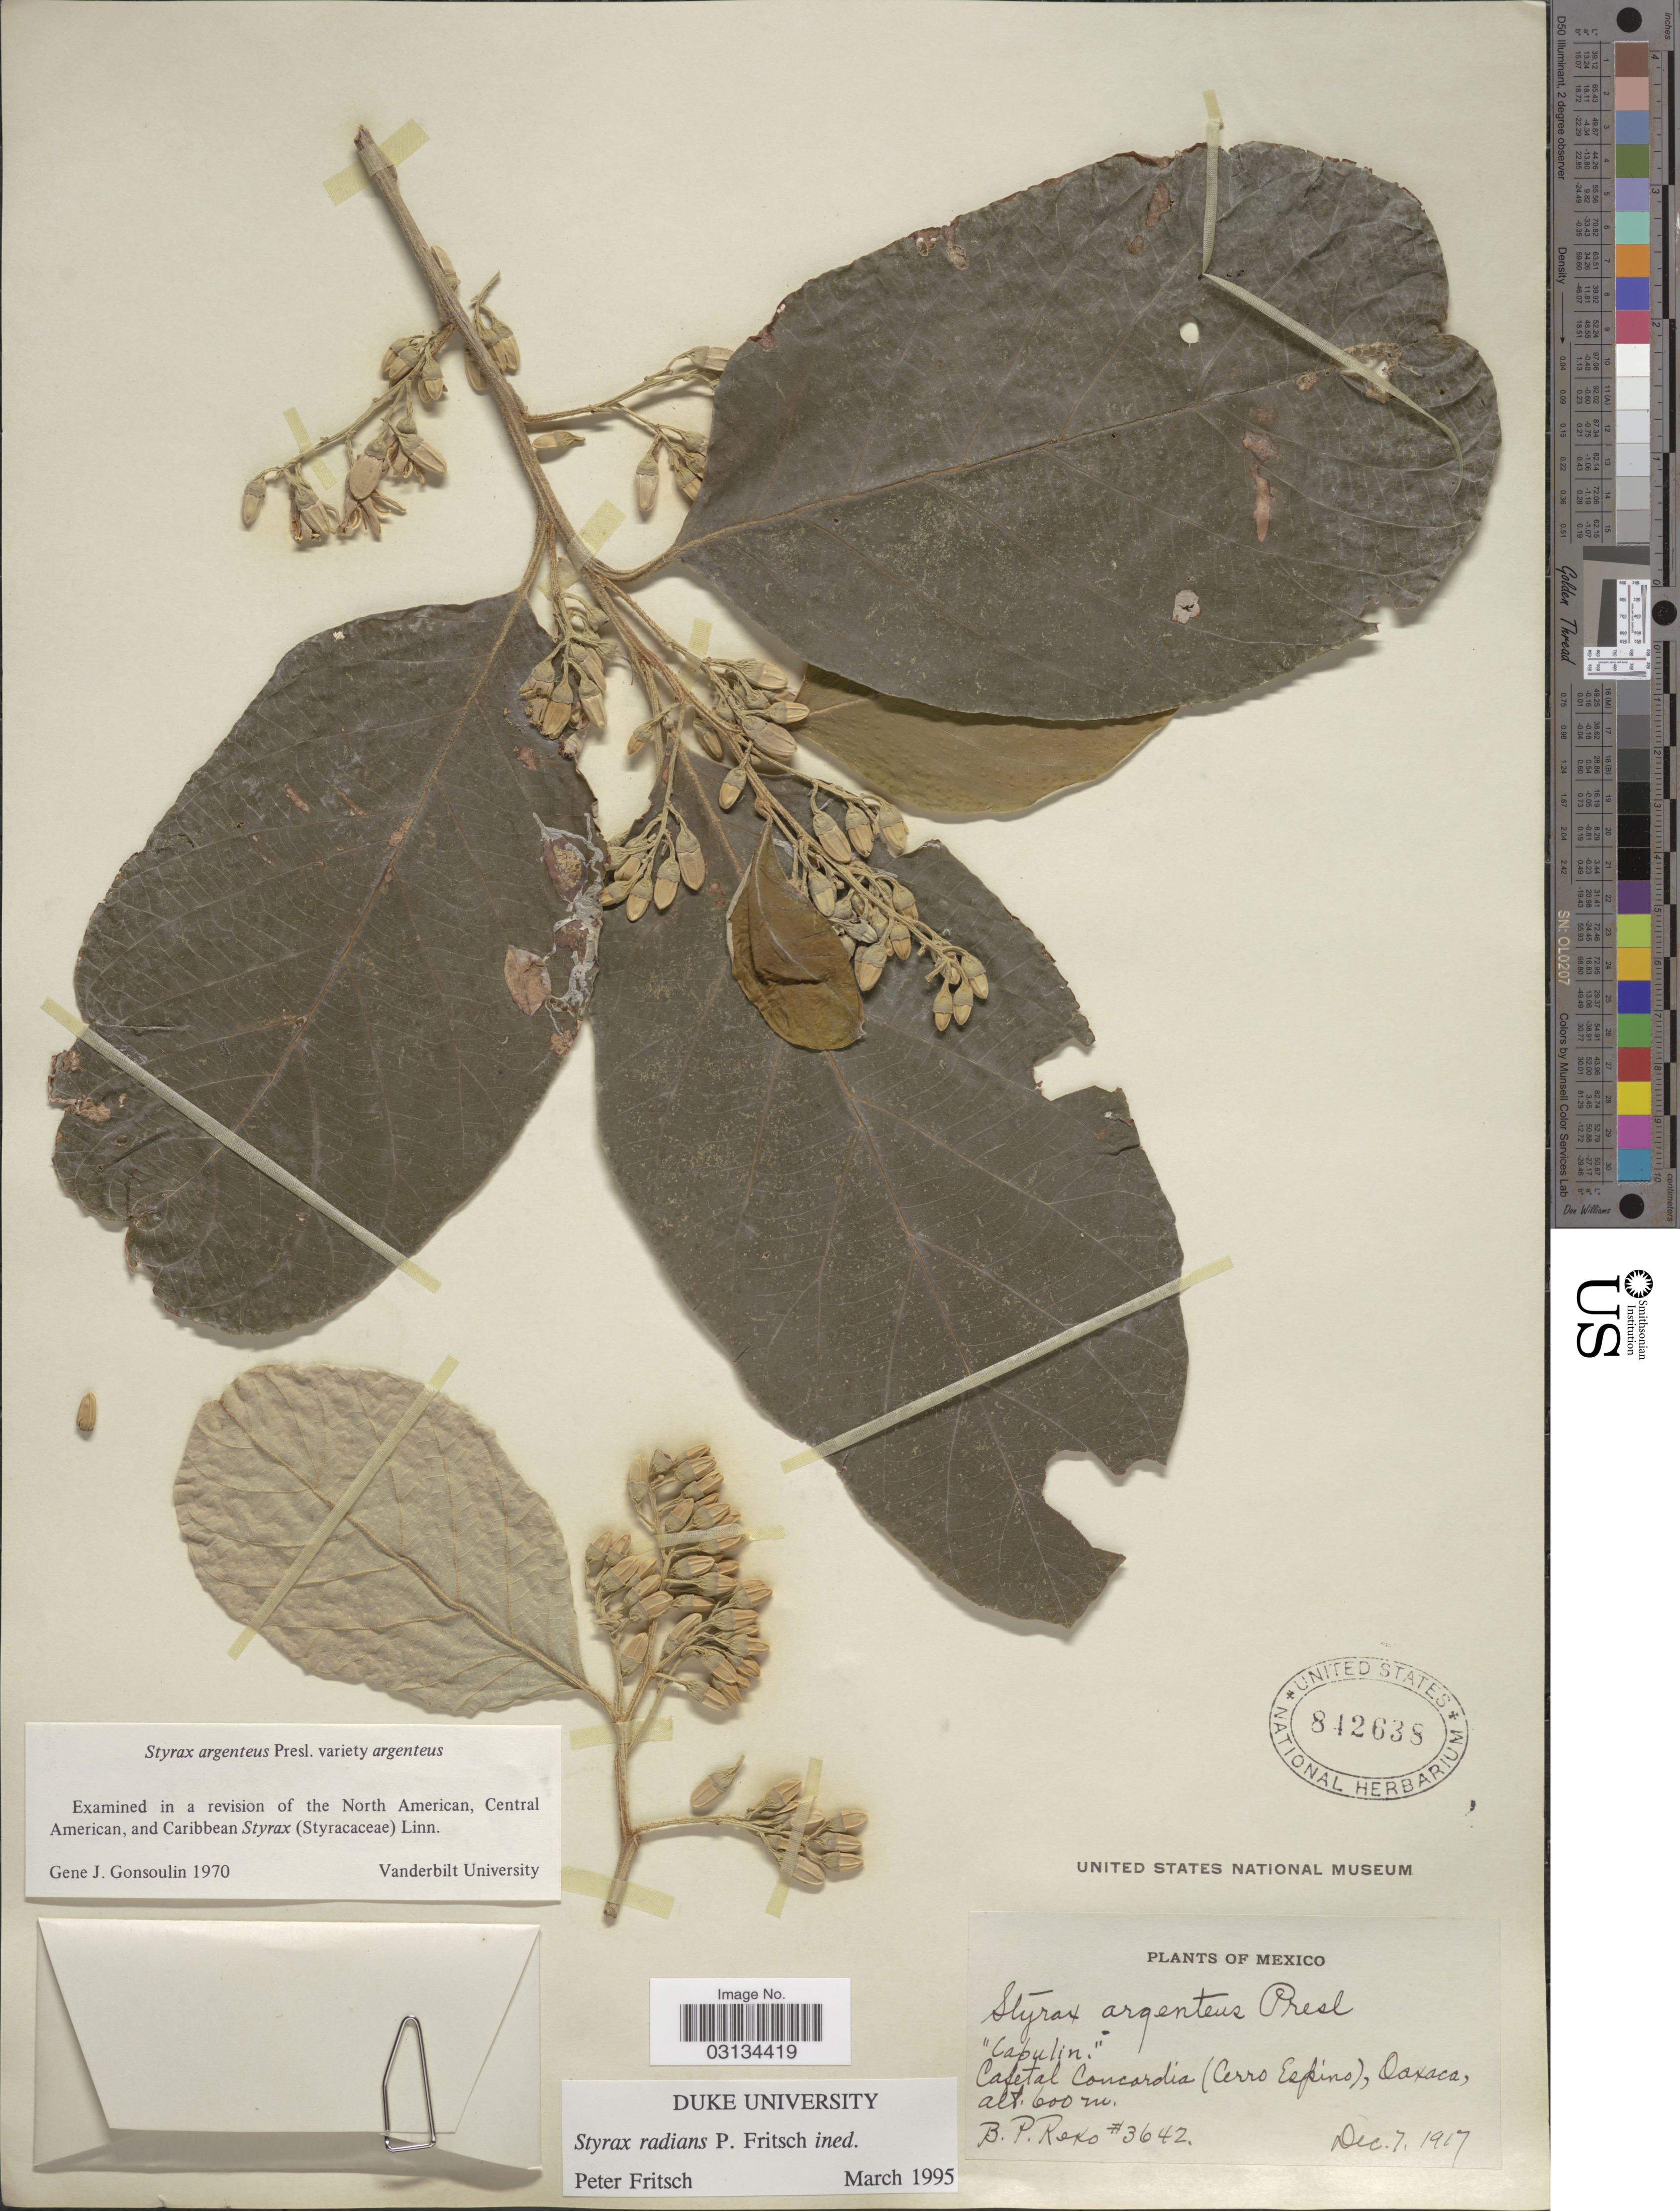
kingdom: Plantae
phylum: Tracheophyta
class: Magnoliopsida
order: Ericales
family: Styracaceae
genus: Styrax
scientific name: Styrax radians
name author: P.W. Fritsch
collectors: B. P. Reko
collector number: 3642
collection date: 1917-12-07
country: Mexico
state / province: Oaxaca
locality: Cafetal Concordia (Cerro Espino).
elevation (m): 600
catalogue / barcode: US 842638